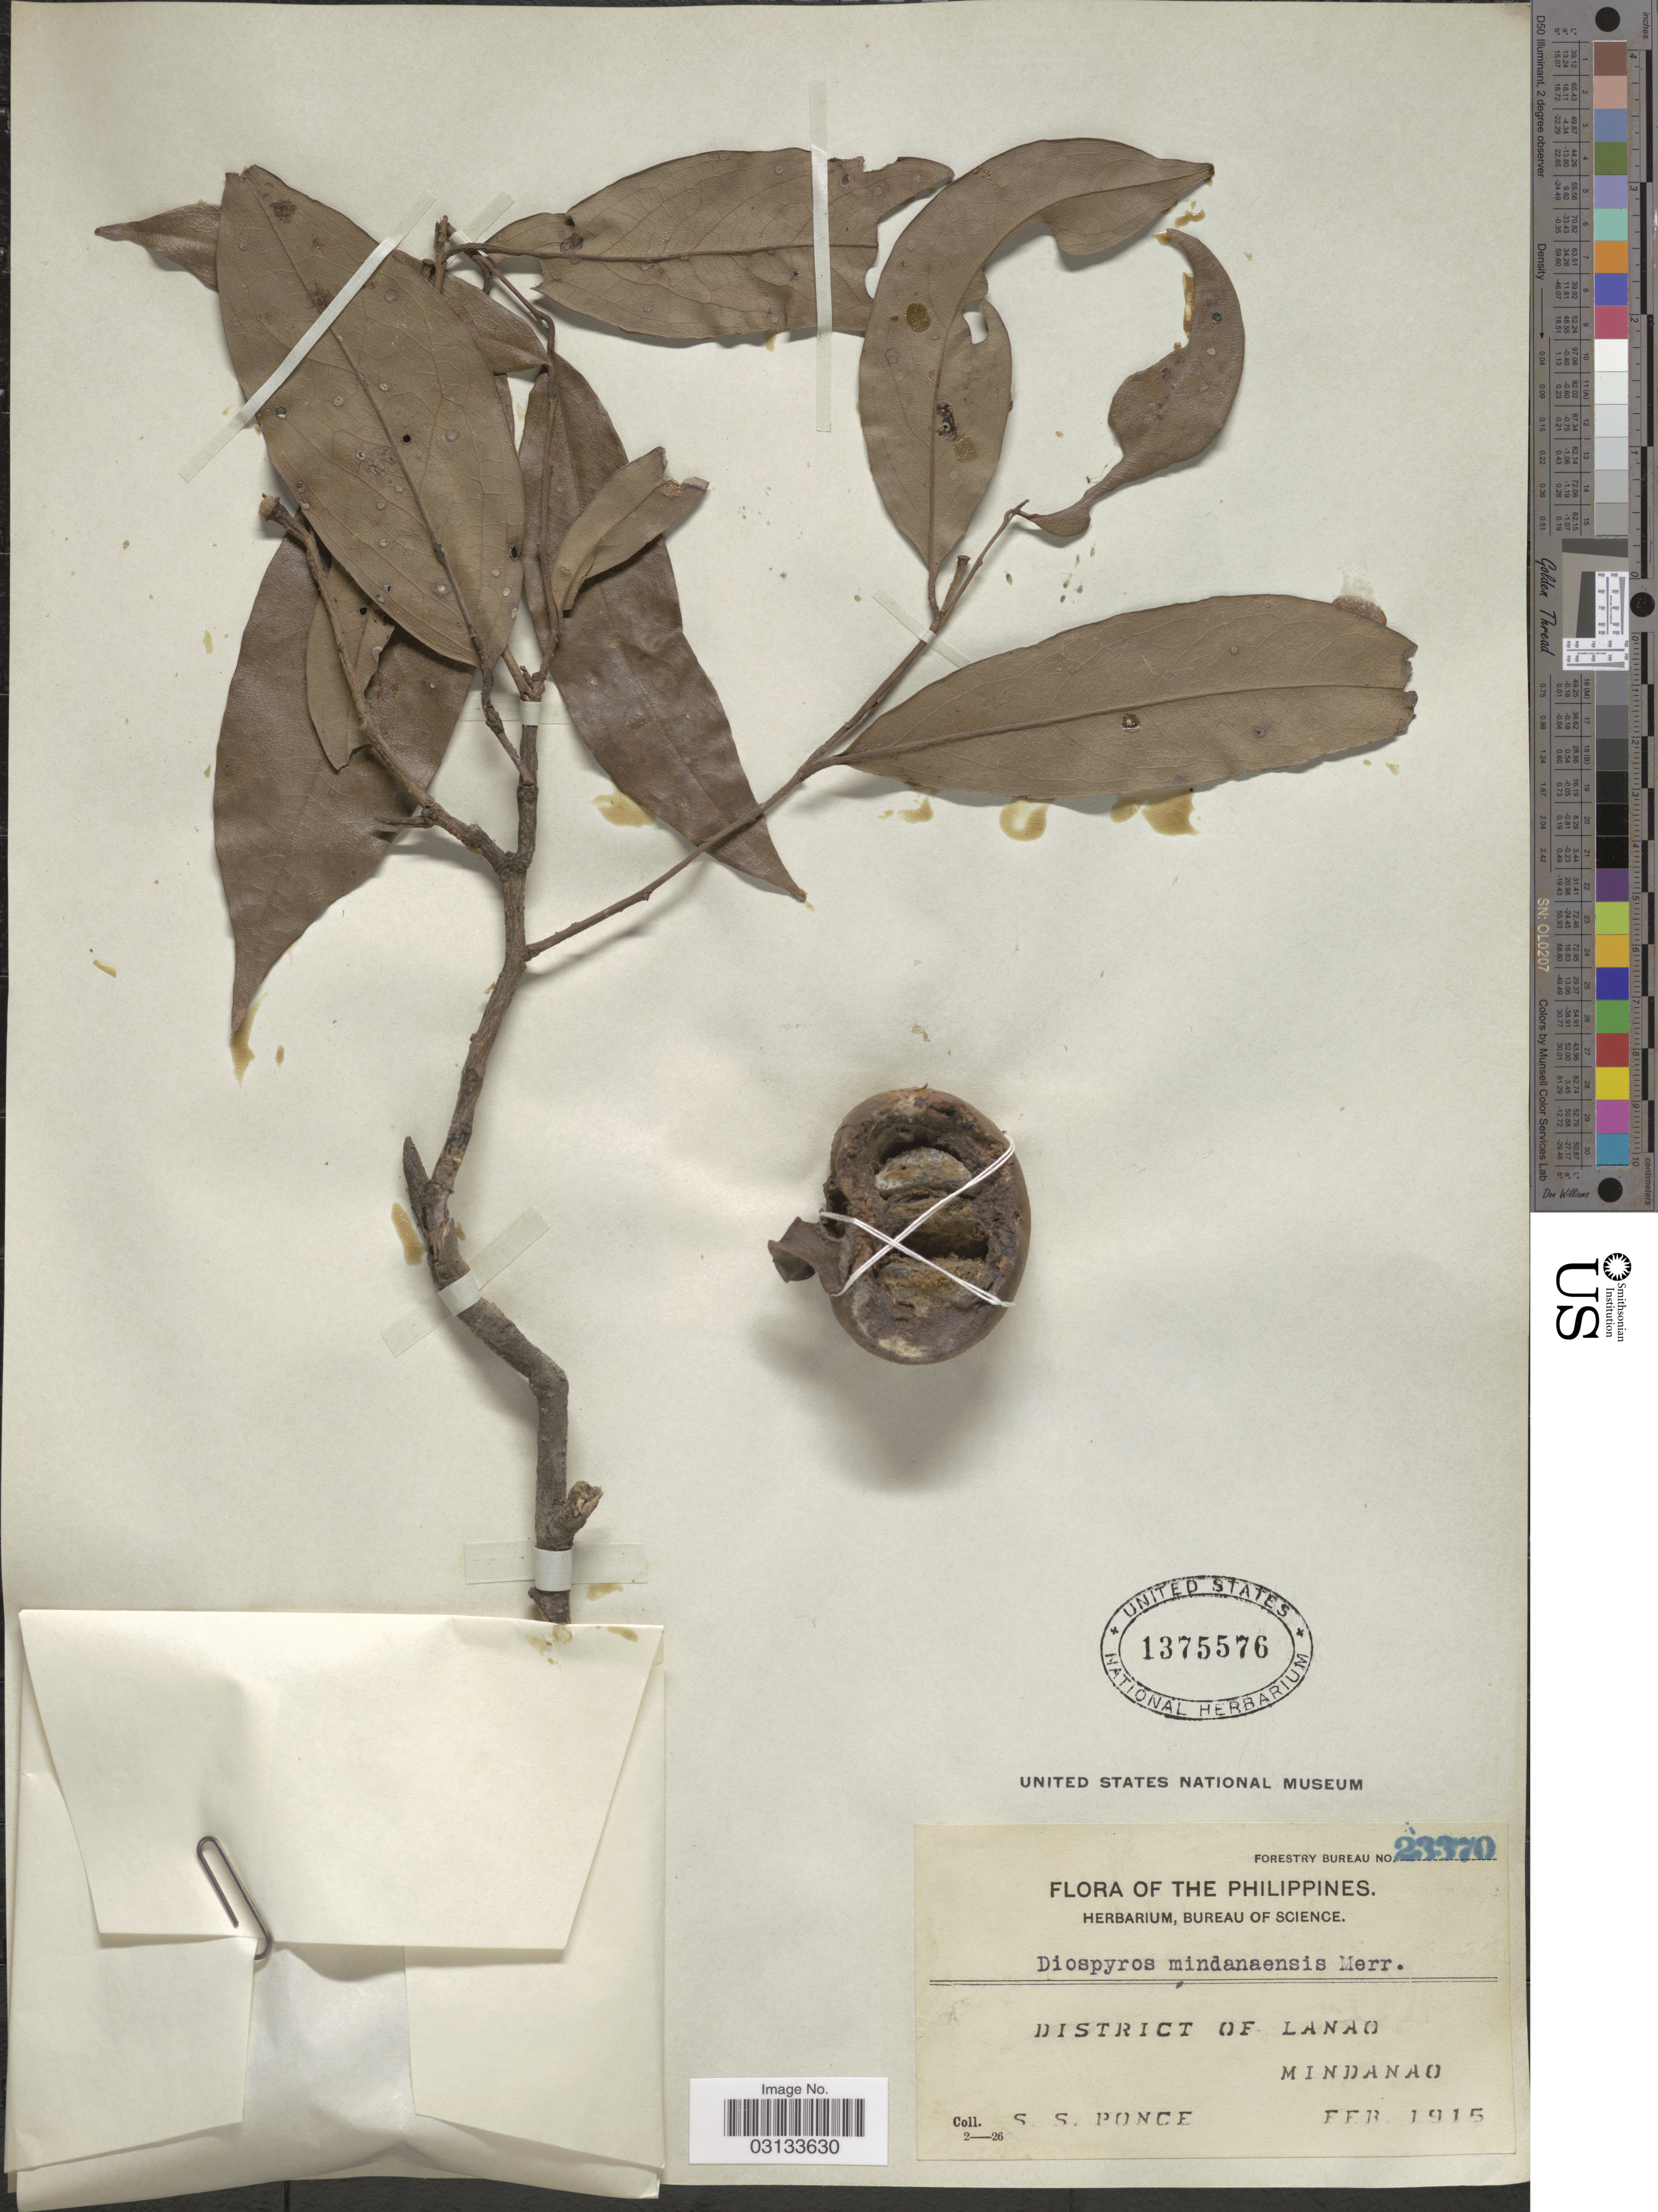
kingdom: Plantae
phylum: Tracheophyta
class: Magnoliopsida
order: Ericales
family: Ebenaceae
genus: Diospyros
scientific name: Diospyros mindanaensis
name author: Merr.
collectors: S. Ponce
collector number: Forestry Bureau 23370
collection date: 1915-02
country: Philippines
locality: District of Lanao, Mindanao.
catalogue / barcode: US 1375576